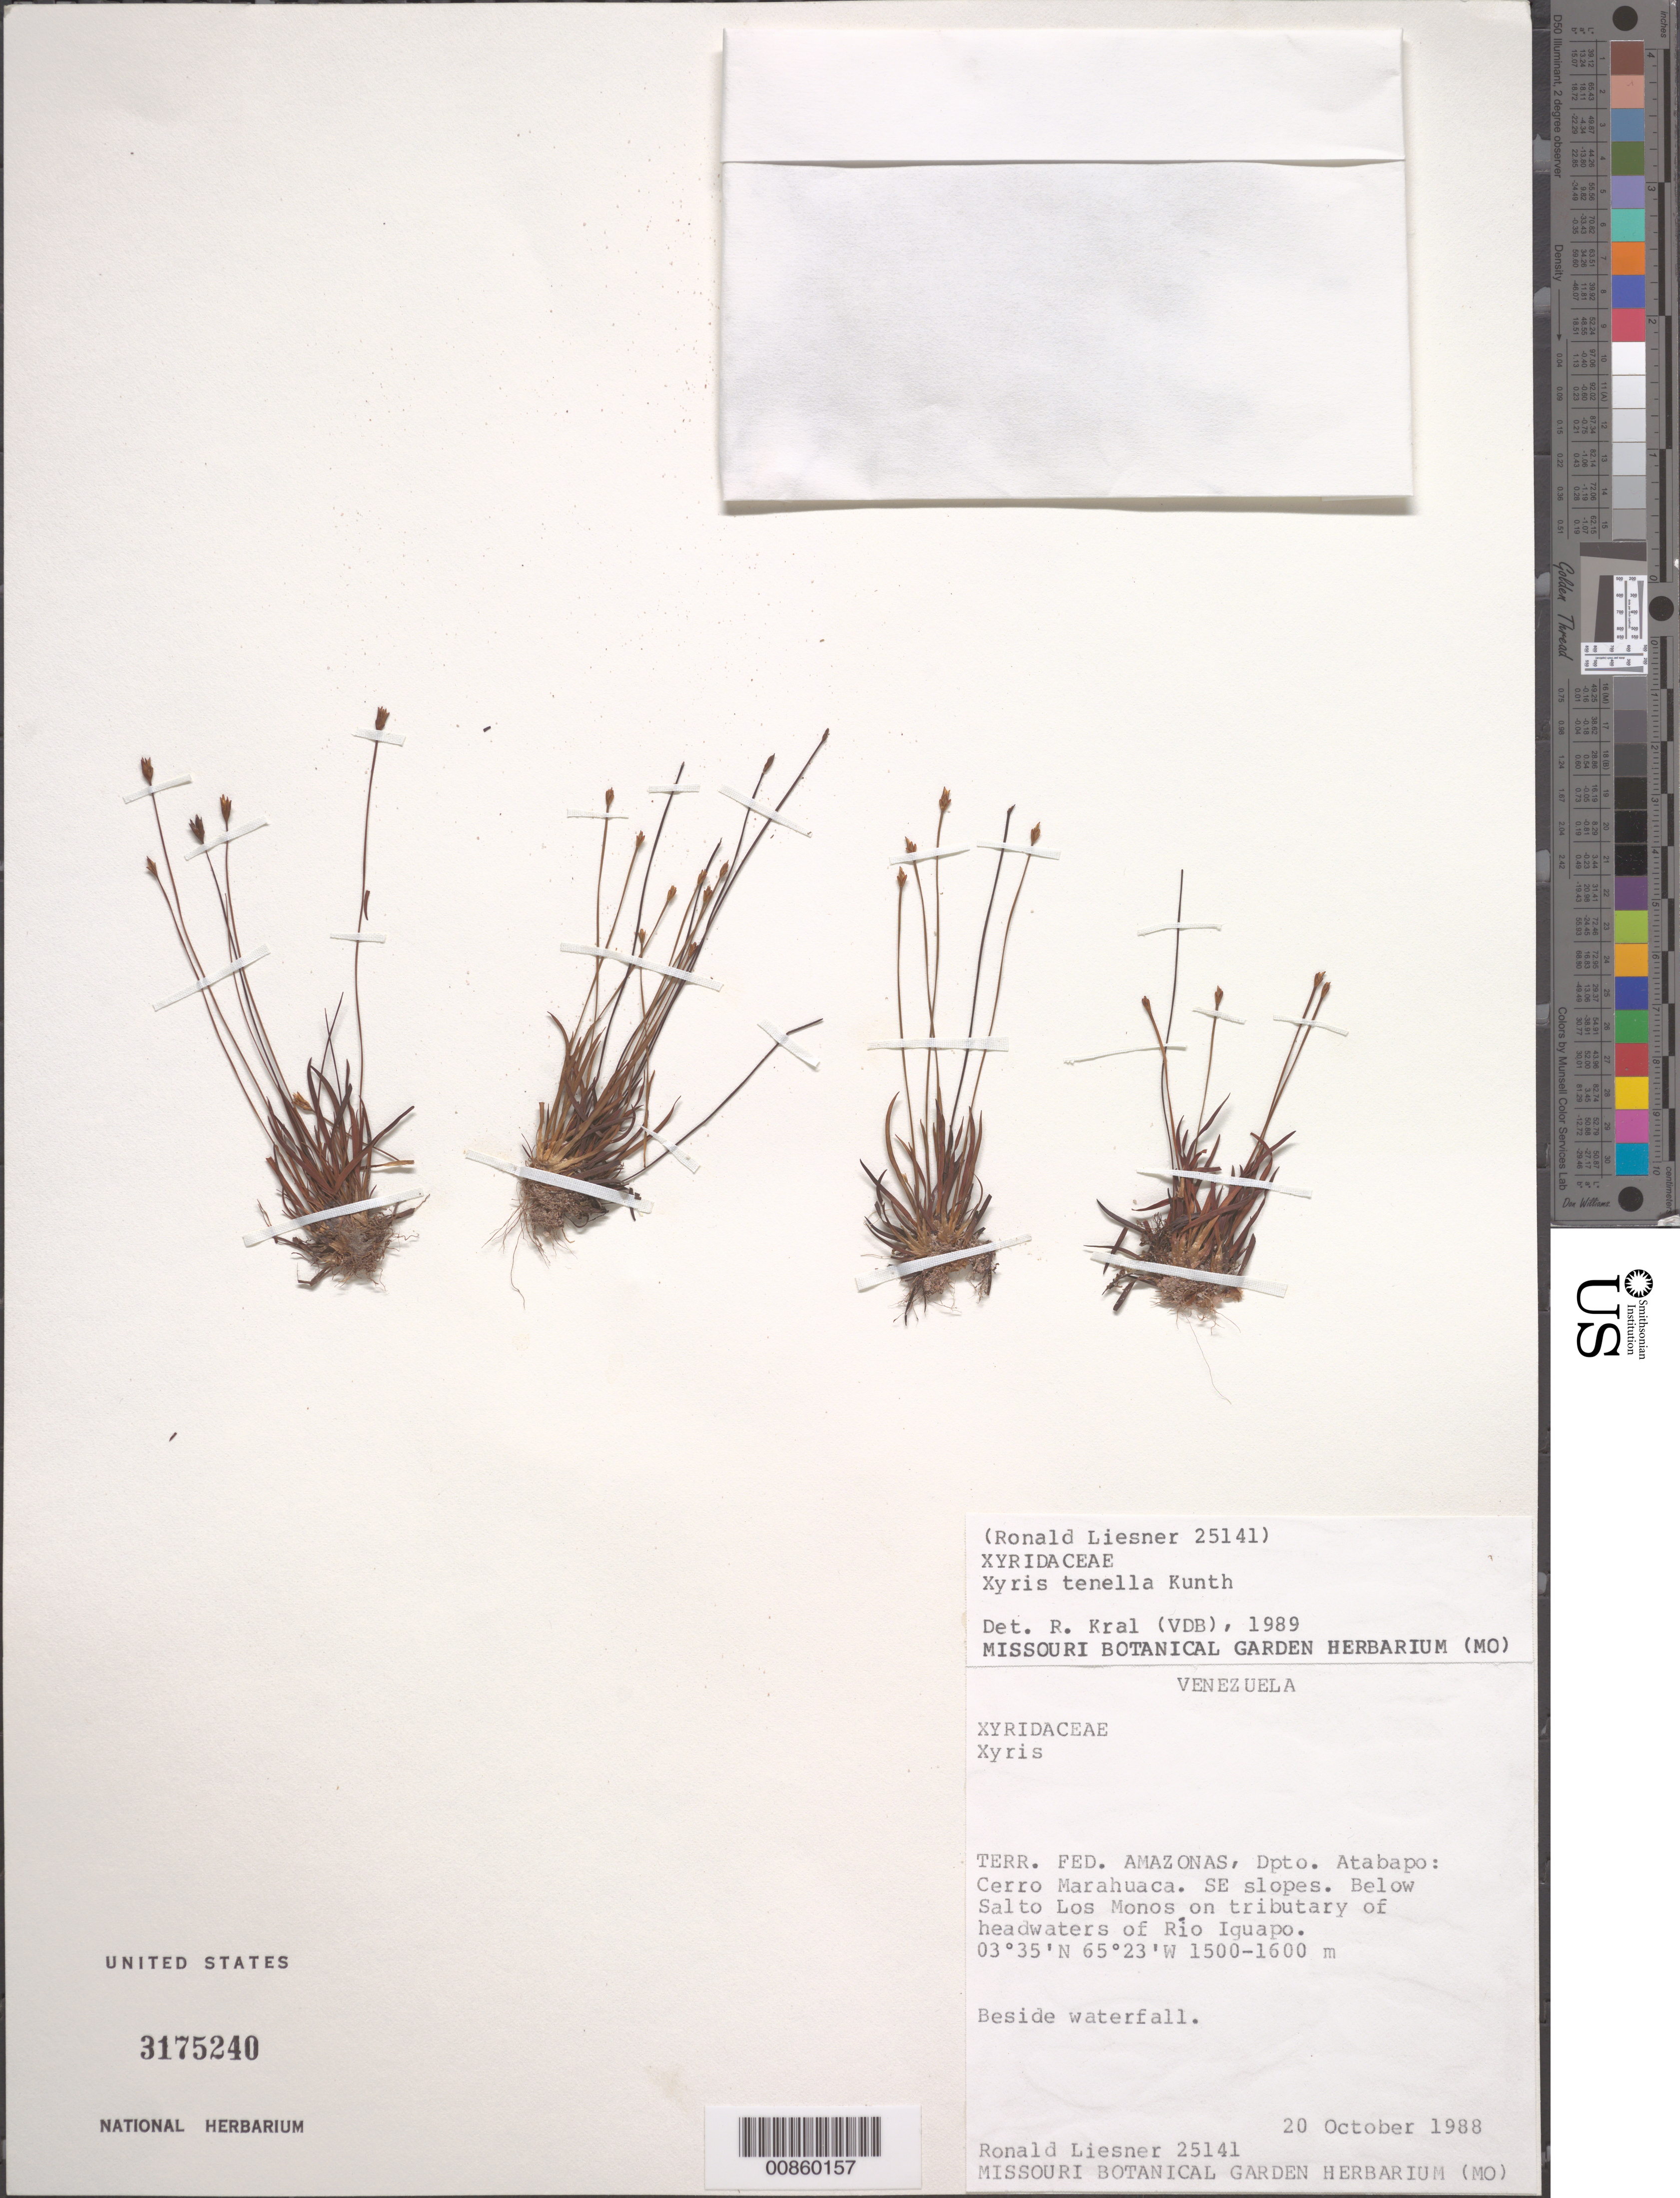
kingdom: Plantae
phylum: Tracheophyta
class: Liliopsida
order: Poales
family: Xyridaceae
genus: Xyris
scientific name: Xyris tenella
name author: Kunth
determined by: Kral, Robert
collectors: R. L. Liesner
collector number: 25141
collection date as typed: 20-Oct-88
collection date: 1988-10-20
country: Venezuela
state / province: Amazonas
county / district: Atabapo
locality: Cerro Marahuaca, SE slopes, below Salto Los Monos (tributary of headwaters of Río Iguapo)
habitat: Beside waterfall.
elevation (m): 1500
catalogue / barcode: US 3175240